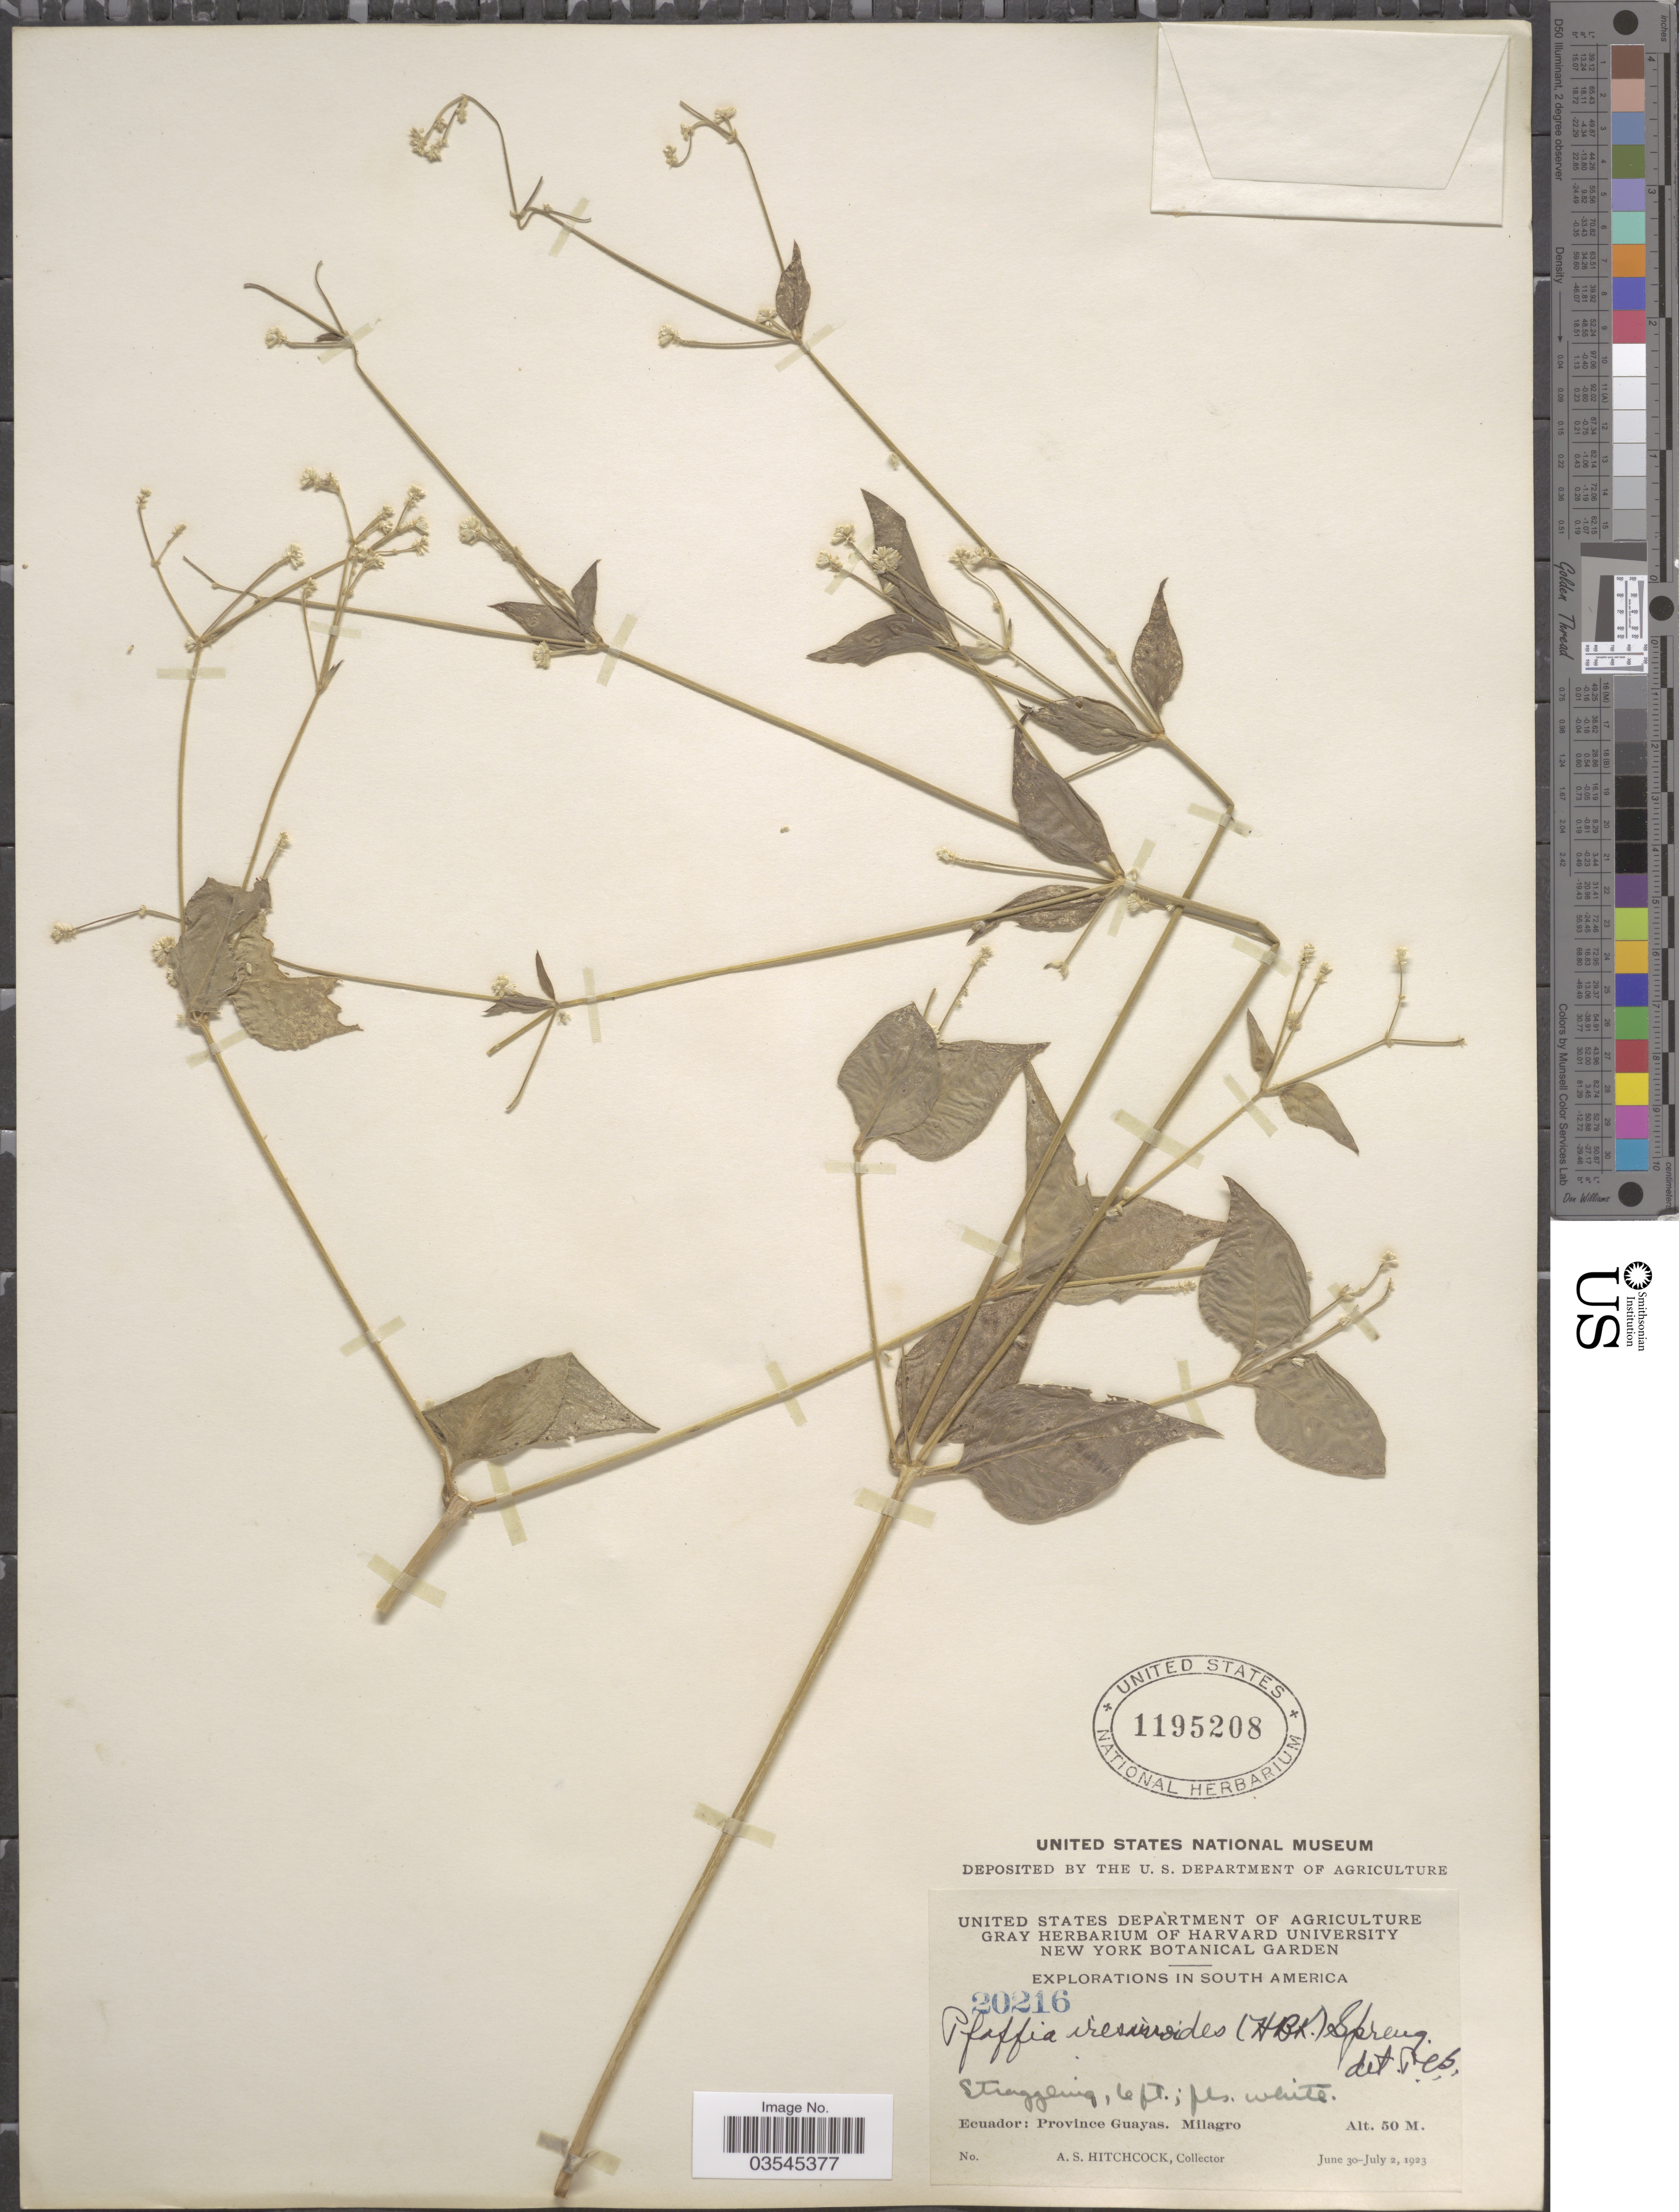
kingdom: Plantae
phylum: Tracheophyta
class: Magnoliopsida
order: Caryophyllales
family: Amaranthaceae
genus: Pfaffia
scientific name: Pfaffia iresinoides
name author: (Kunth) Spreng.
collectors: A. S. Hitchcock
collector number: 20216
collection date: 1923-06-30/1923-07-02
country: Ecuador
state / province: Guayas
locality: Milagro.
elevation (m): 50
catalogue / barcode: US 1195208